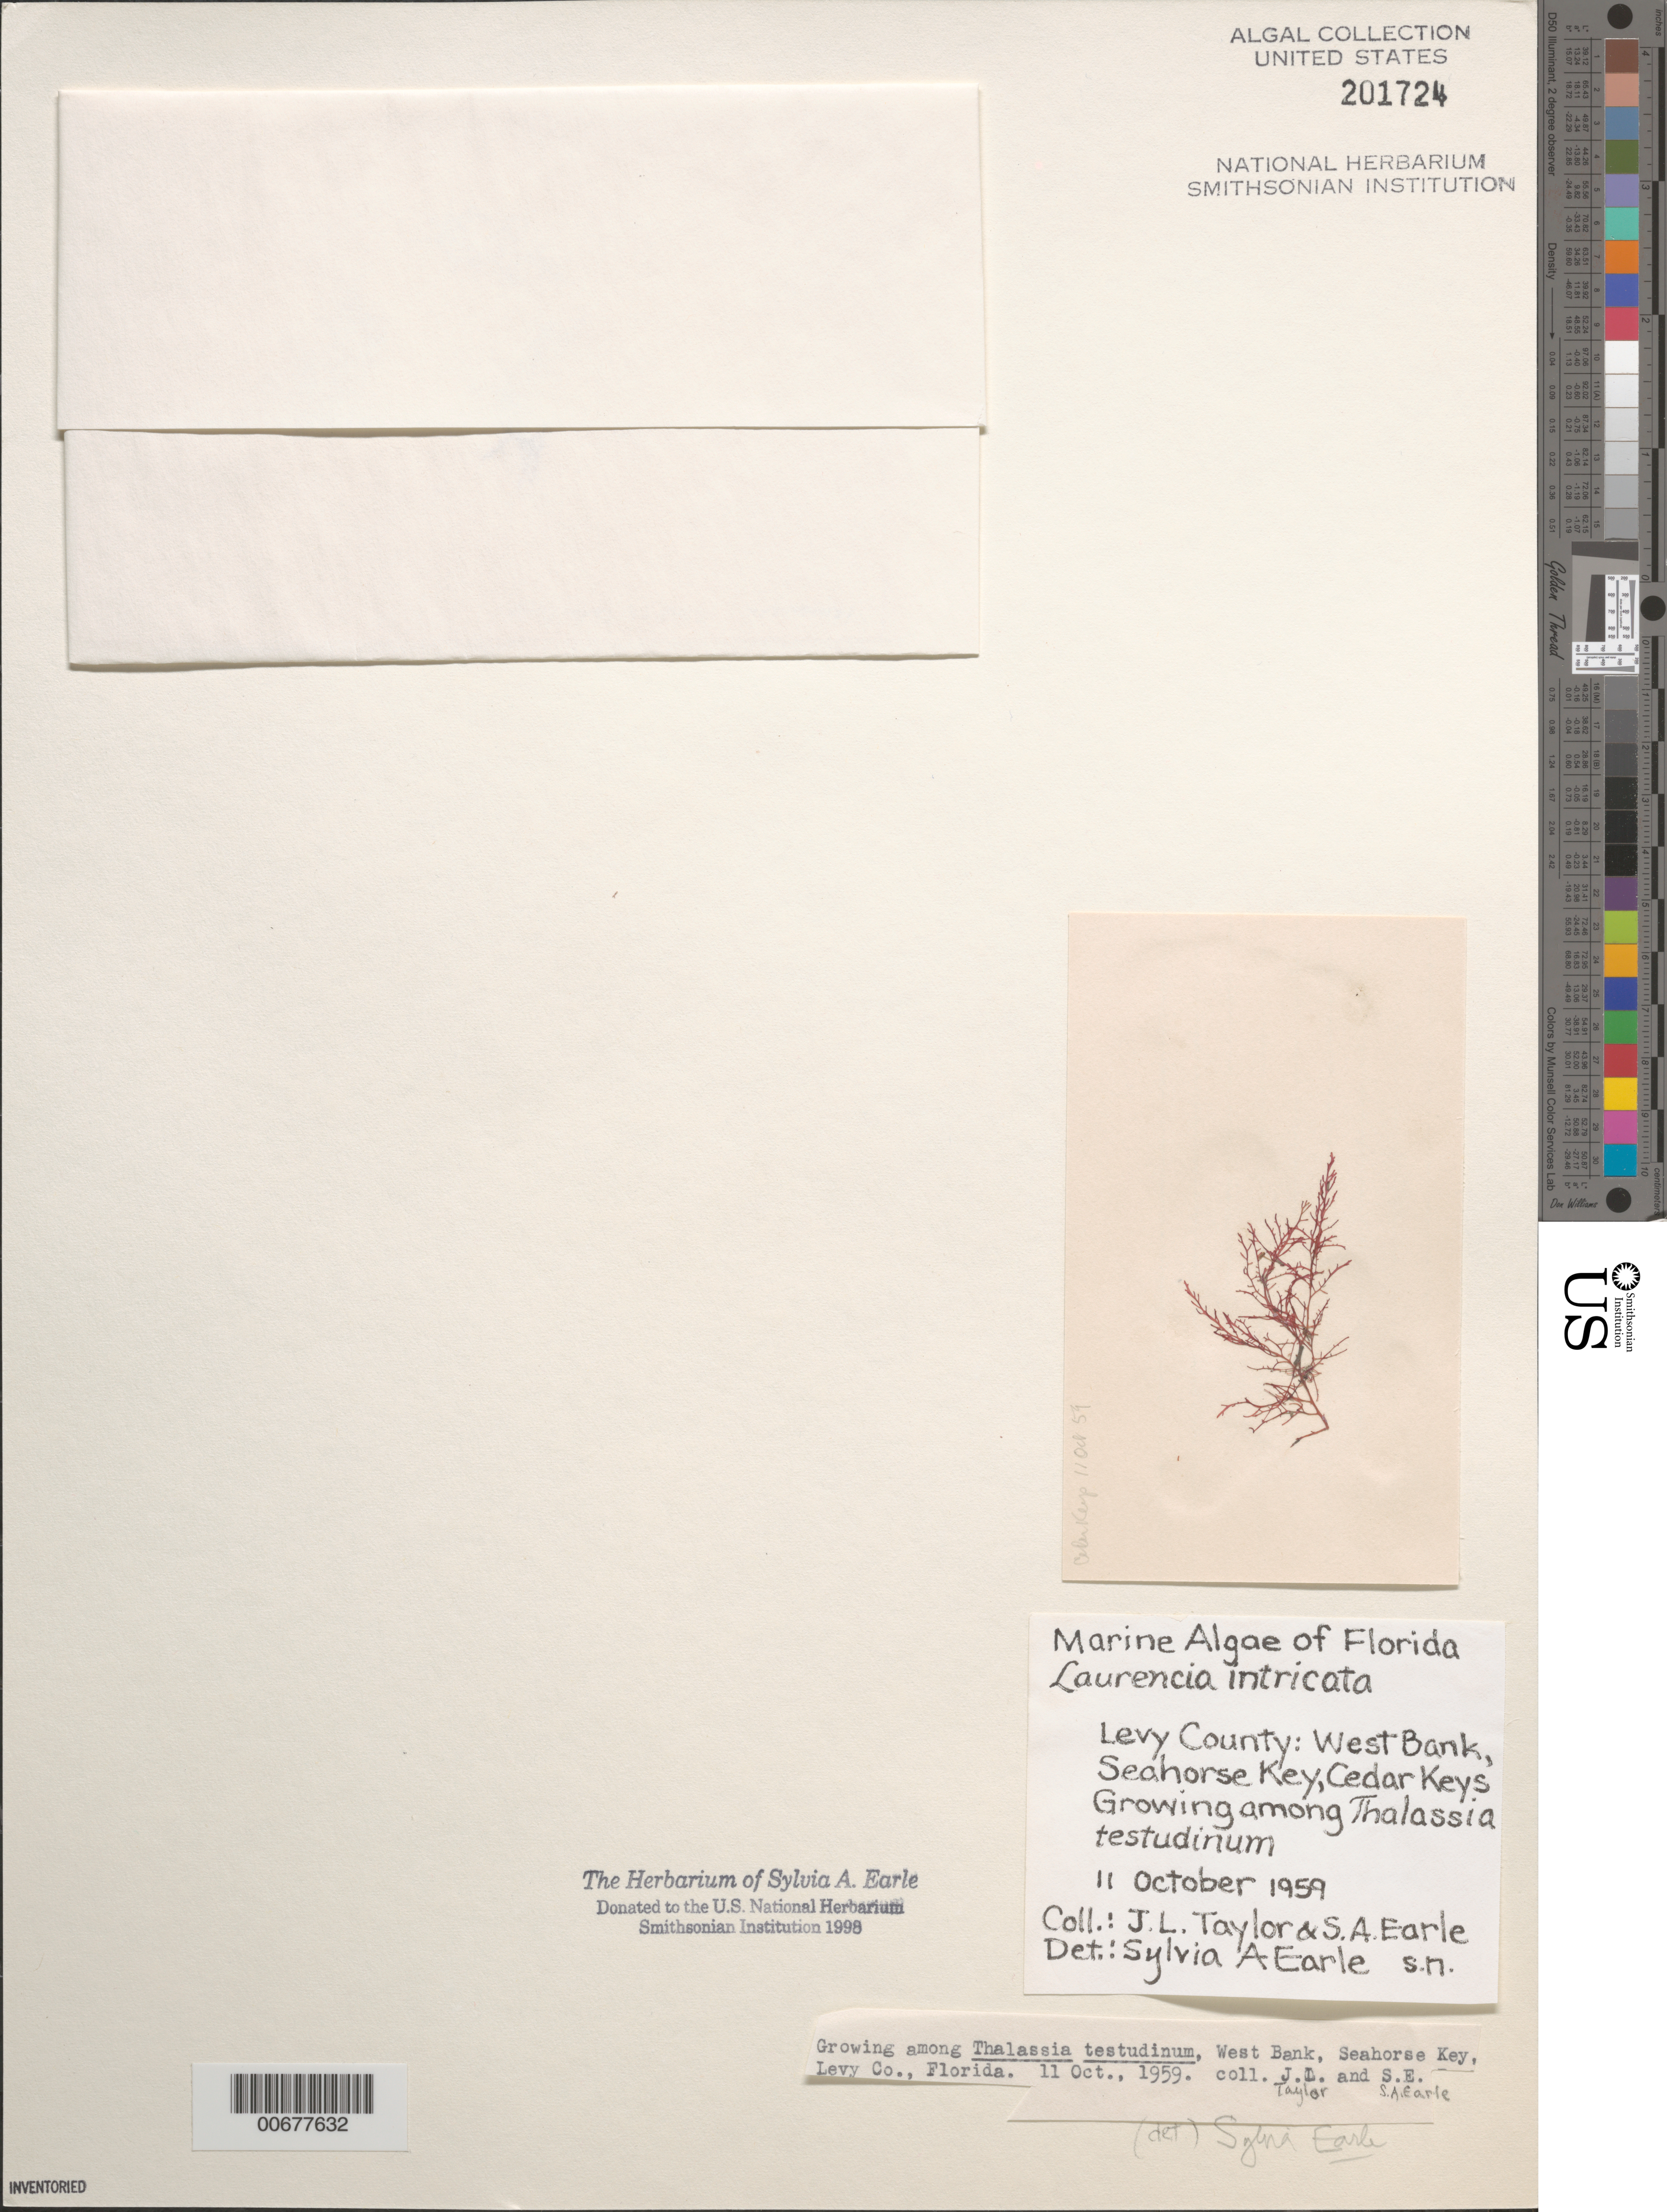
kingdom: Plantae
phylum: Rhodophyta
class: Florideophyceae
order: Ceramiales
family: Rhodomelaceae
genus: Laurencia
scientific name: Laurencia intricata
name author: J.V.Lamouroux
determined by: Earle, S. A.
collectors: J. L. Taylor & S. A. Earle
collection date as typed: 11 Oct 1959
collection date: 1959-10-11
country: United States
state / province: Florida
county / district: Levy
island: Seahorse Key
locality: West Bank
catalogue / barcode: US 201724